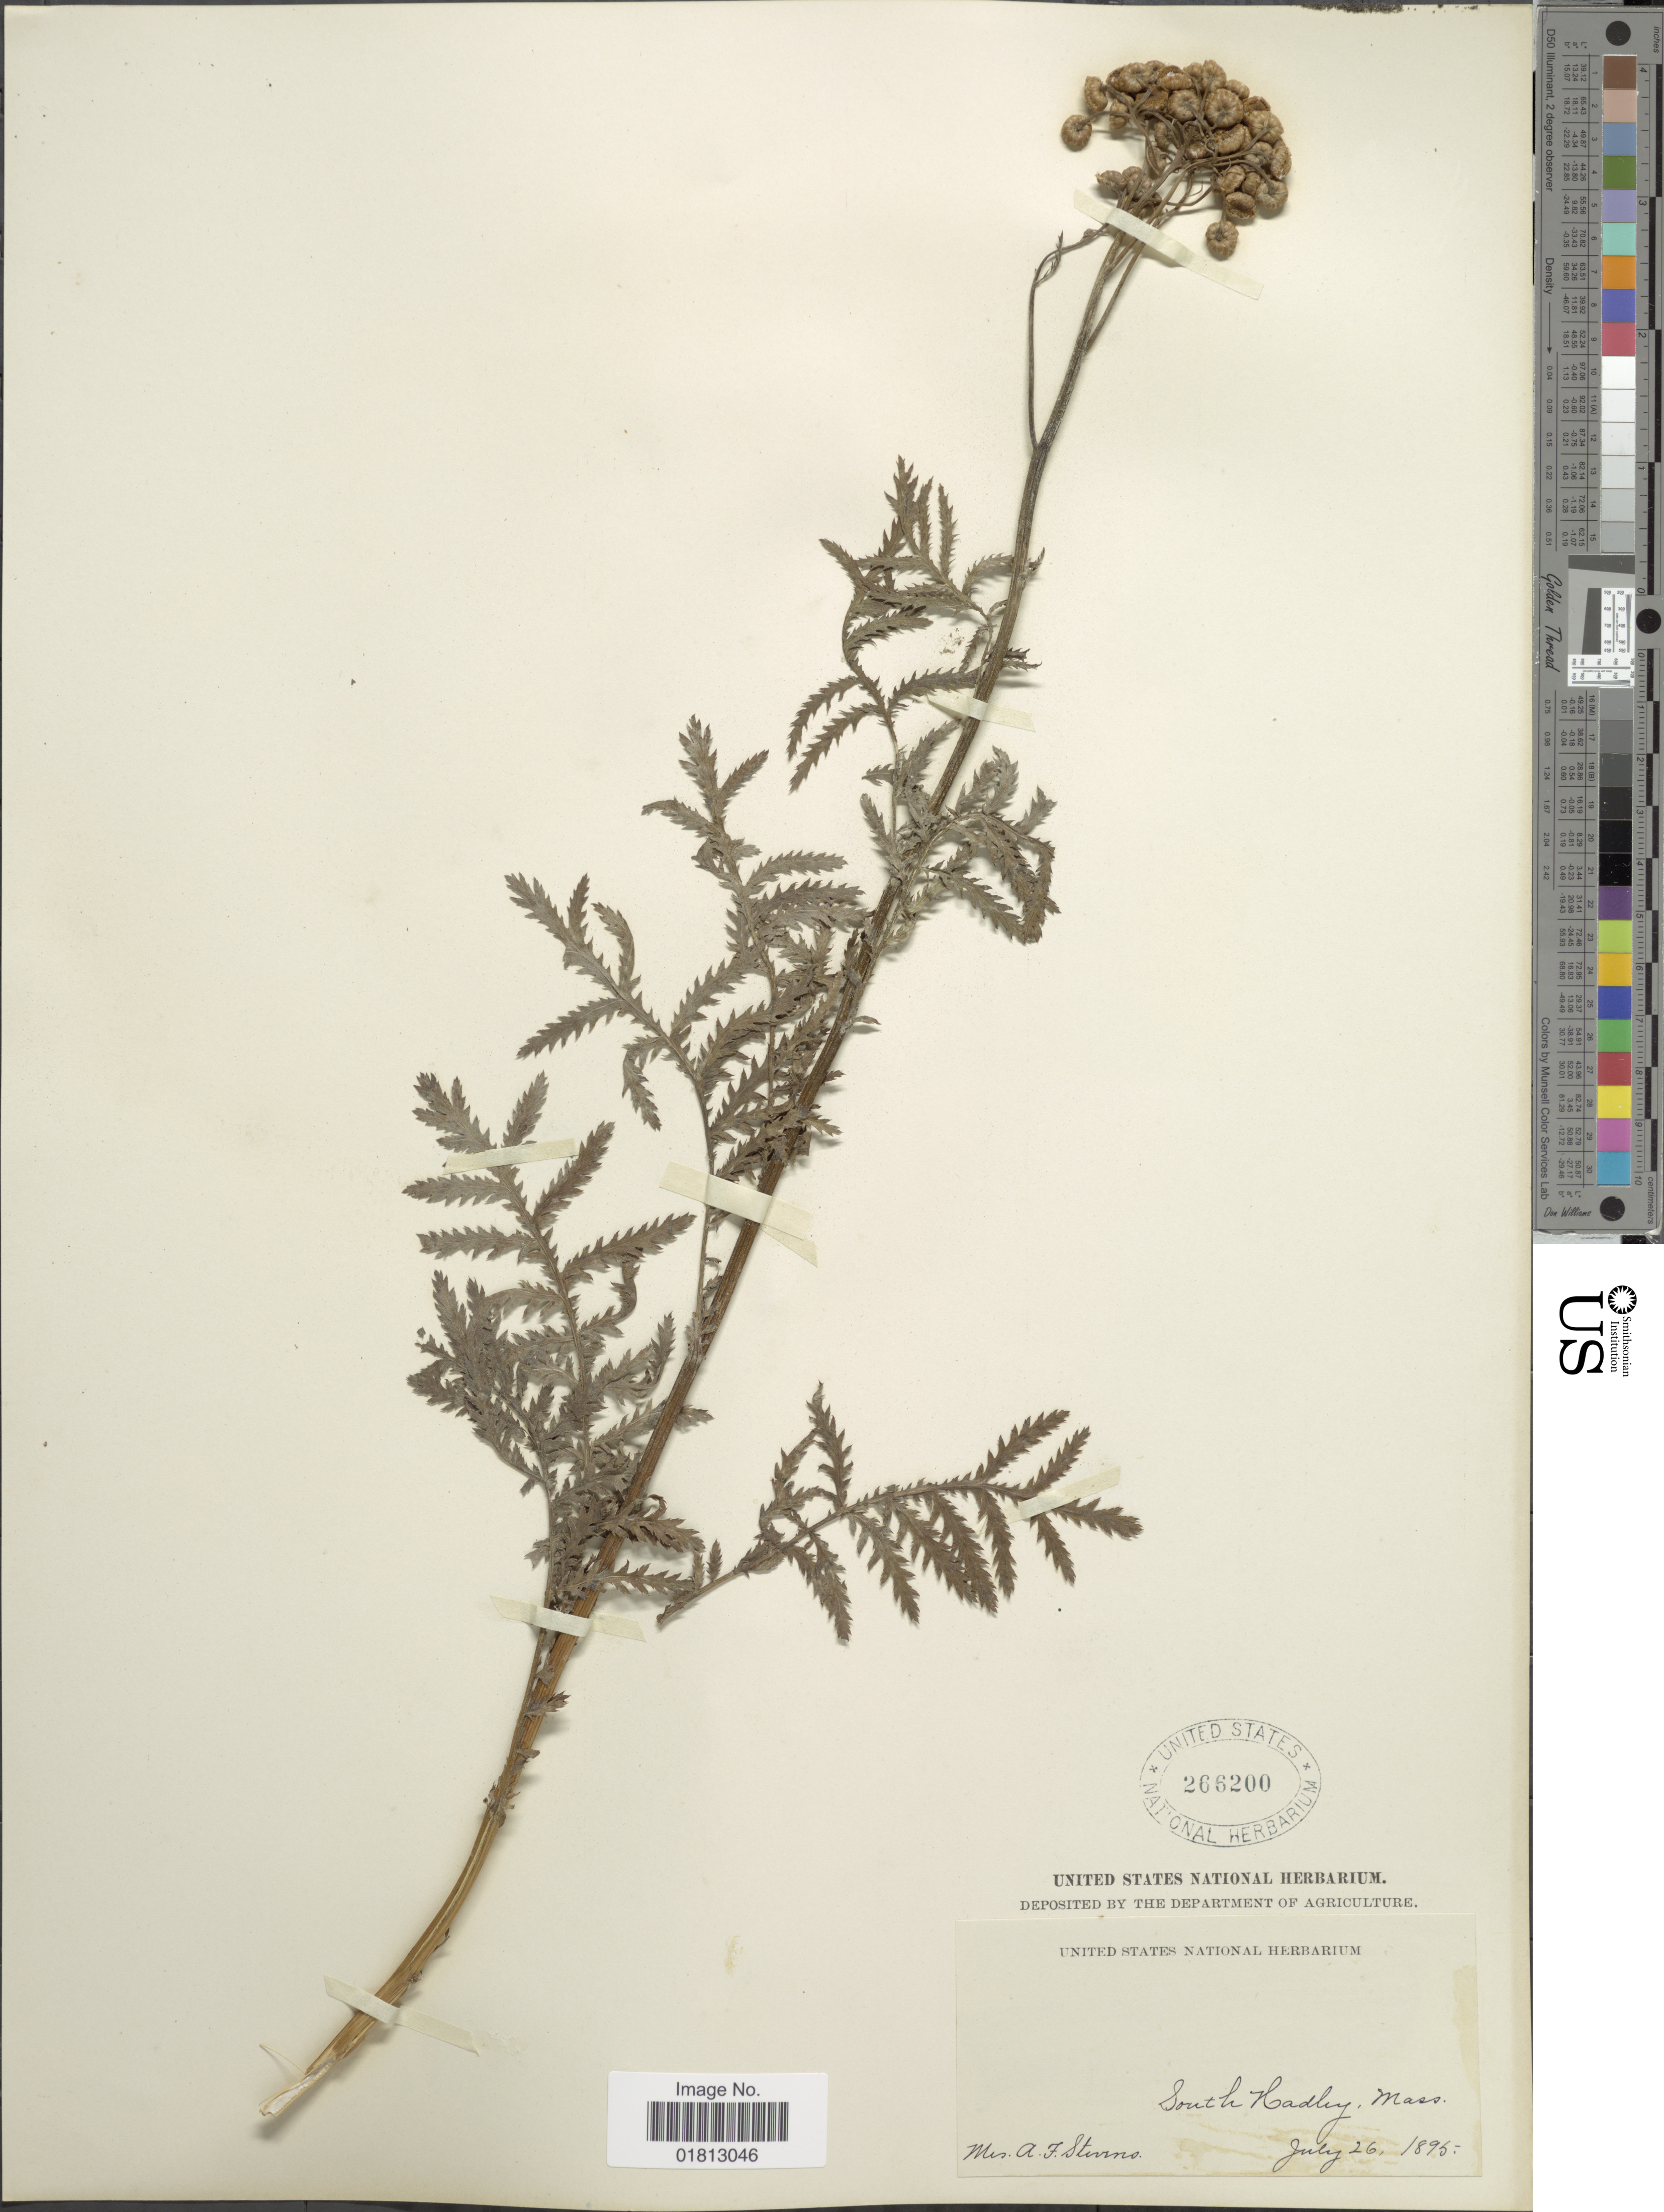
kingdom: Plantae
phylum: Tracheophyta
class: Magnoliopsida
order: Asterales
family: Asteraceae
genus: Tanacetum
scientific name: Tanacetum vulgare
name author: L.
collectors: A. Stevens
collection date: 1895-07-26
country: United States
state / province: Massachusetts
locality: South Hadley, Mass.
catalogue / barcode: US 266200